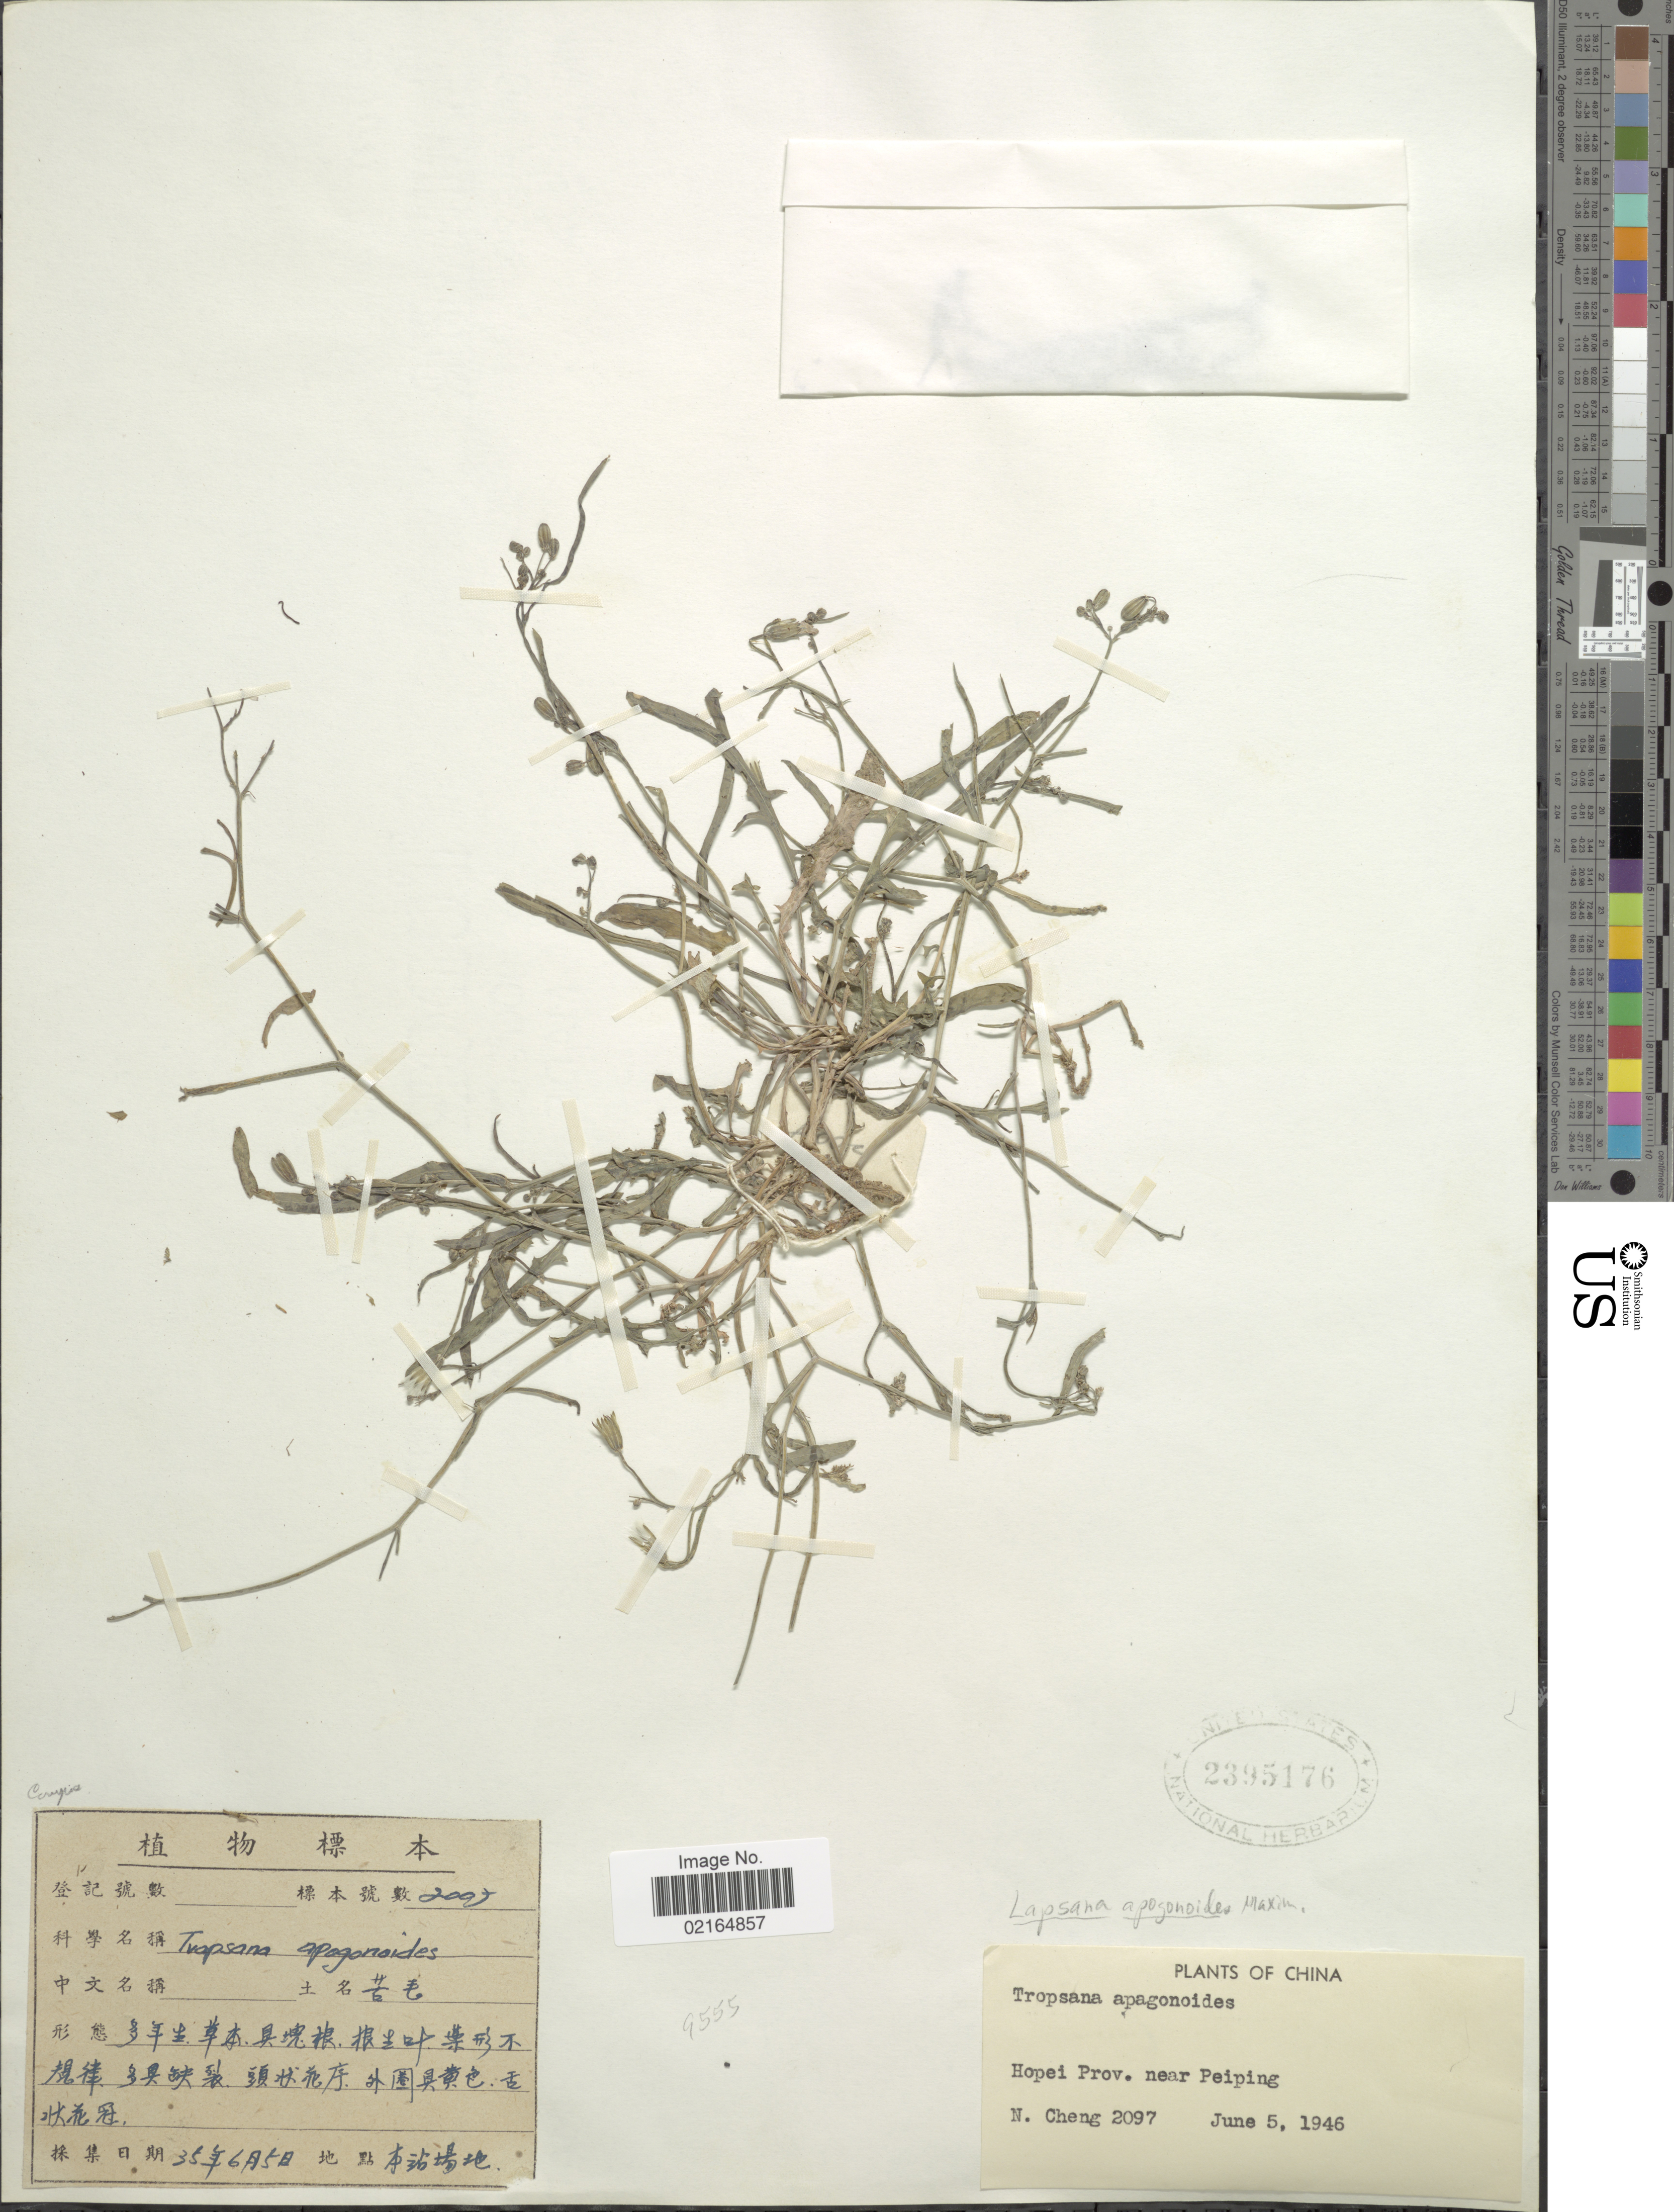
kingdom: Plantae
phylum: Tracheophyta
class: Magnoliopsida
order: Asterales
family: Asteraceae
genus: Lapsanastrum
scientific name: Lapsanastrum apogonoides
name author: (Maxim.) Pak & K. Bremer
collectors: N. Cheng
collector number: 2097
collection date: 1946-06-05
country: China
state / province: Hebei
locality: Hopei Prov., near Peiping.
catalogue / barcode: US 2395176